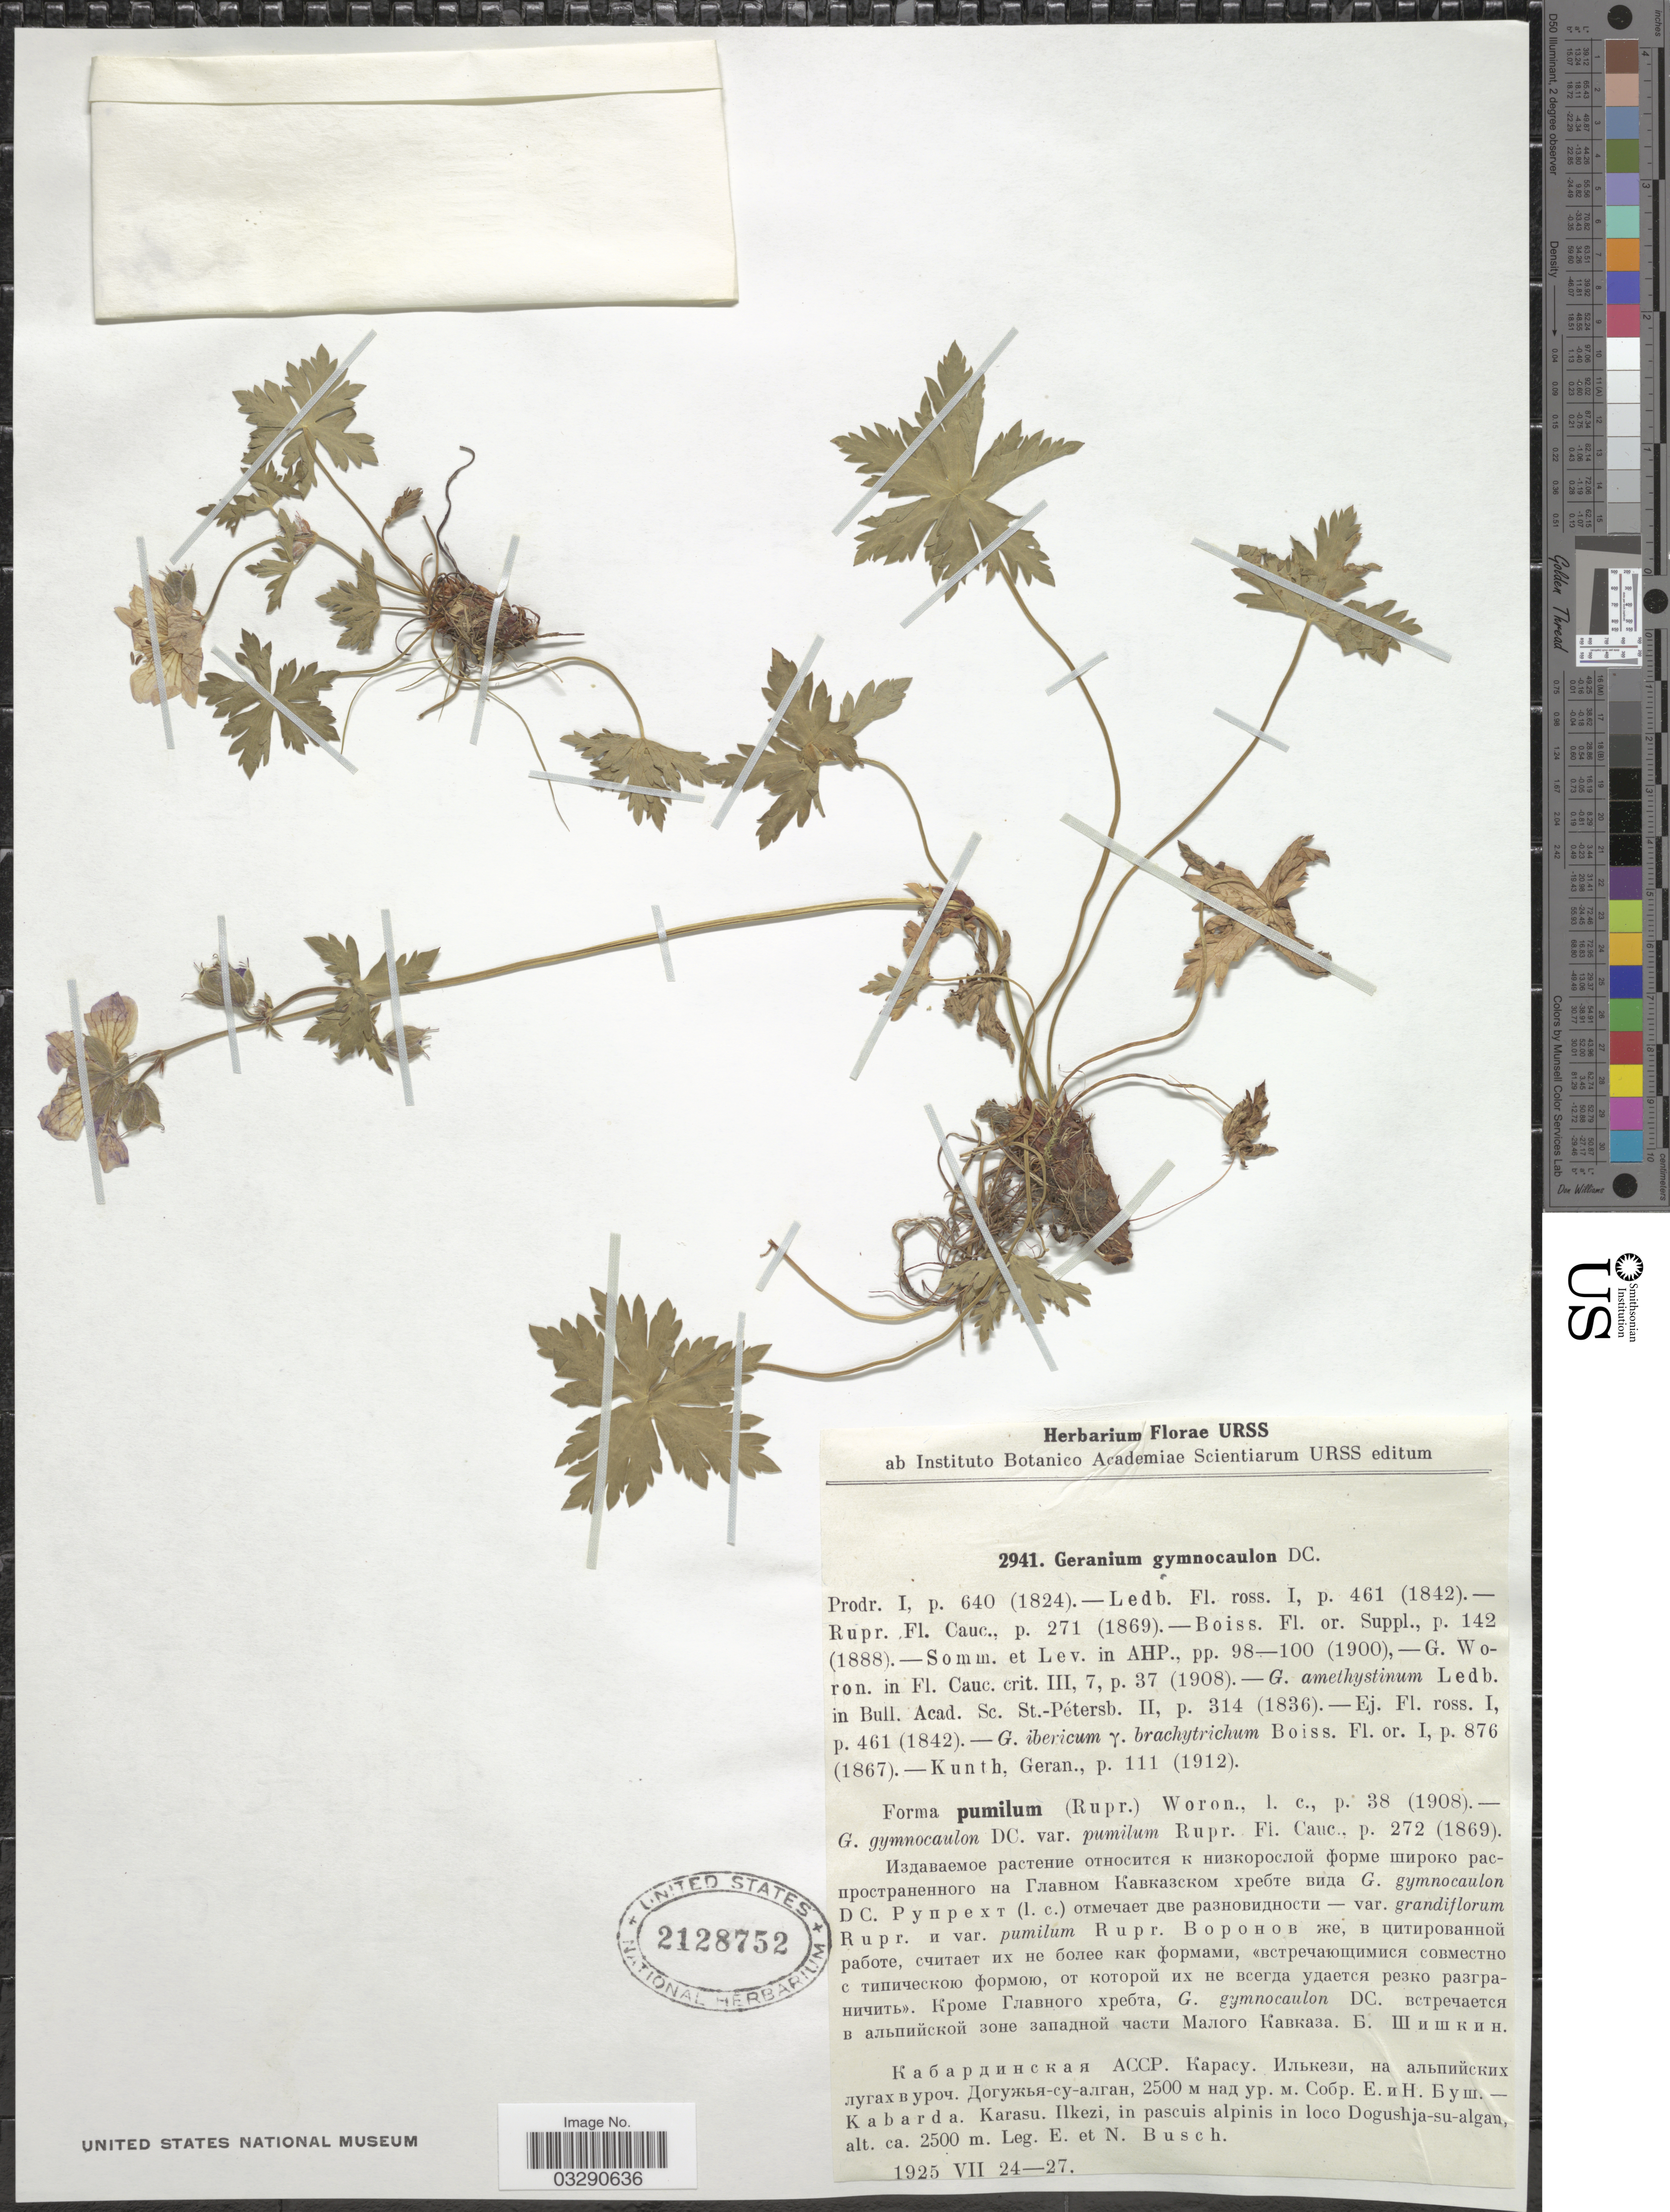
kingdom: Plantae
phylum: Tracheophyta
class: Magnoliopsida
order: Geraniales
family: Geraniaceae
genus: Geranium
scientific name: Geranium gymnocaulon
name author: DC.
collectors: E. Busch & N. Busch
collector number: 2941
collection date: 1925-07-24/1925-07-27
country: Russian Federation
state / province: Kabardino-Balkar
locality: Kabarda. Karasu. Ilkezi, in pascuis alpinis in loco Dogushja-su-algan.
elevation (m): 2500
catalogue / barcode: US 2128752